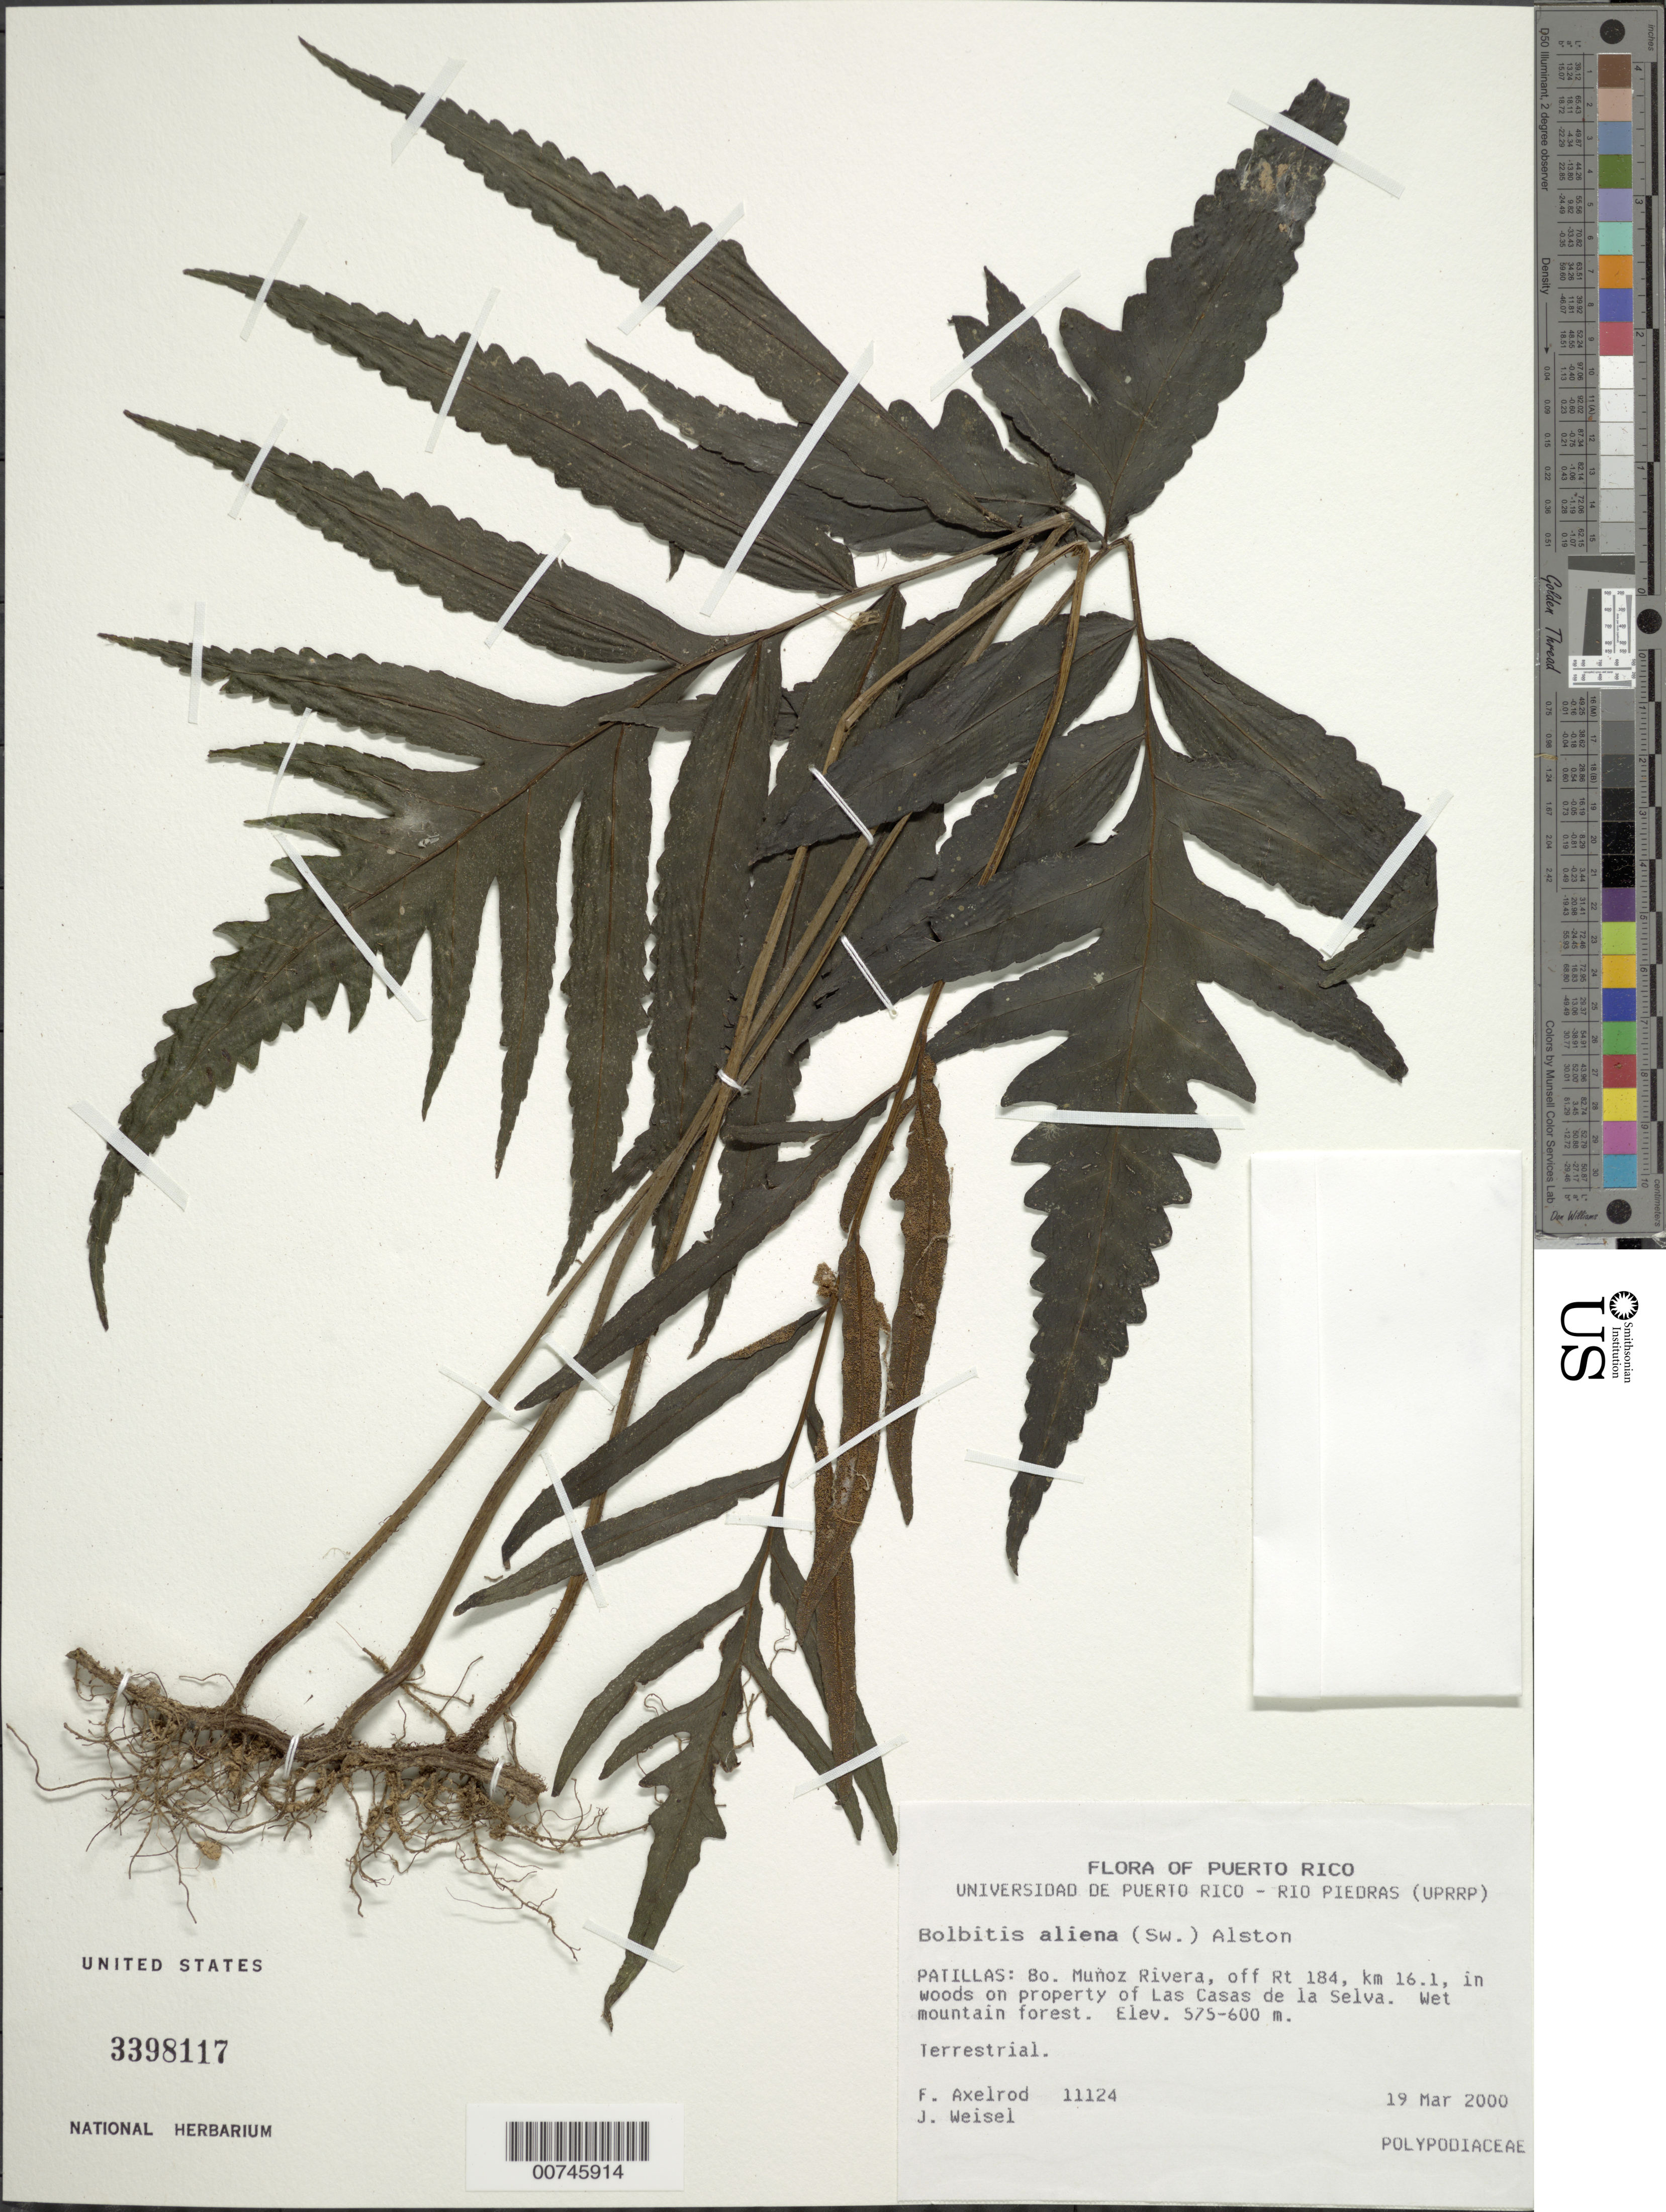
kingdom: Plantae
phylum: Tracheophyta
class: Polypodiopsida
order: Polypodiales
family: Dryopteridaceae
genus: Bolbitis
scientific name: Bolbitis aliena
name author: (Sw.) Alston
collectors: F. S. Axelrod & J. Weisel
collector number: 11124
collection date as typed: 19 Mar 2000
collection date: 2000-03-19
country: Puerto Rico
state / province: Patillas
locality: Patillas: Barrio Muñoz Rivera, off Rt 184, km 16.1. Wet mountain forest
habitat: In woods on property of Las Casas de la Selva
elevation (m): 575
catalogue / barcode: US 3398117